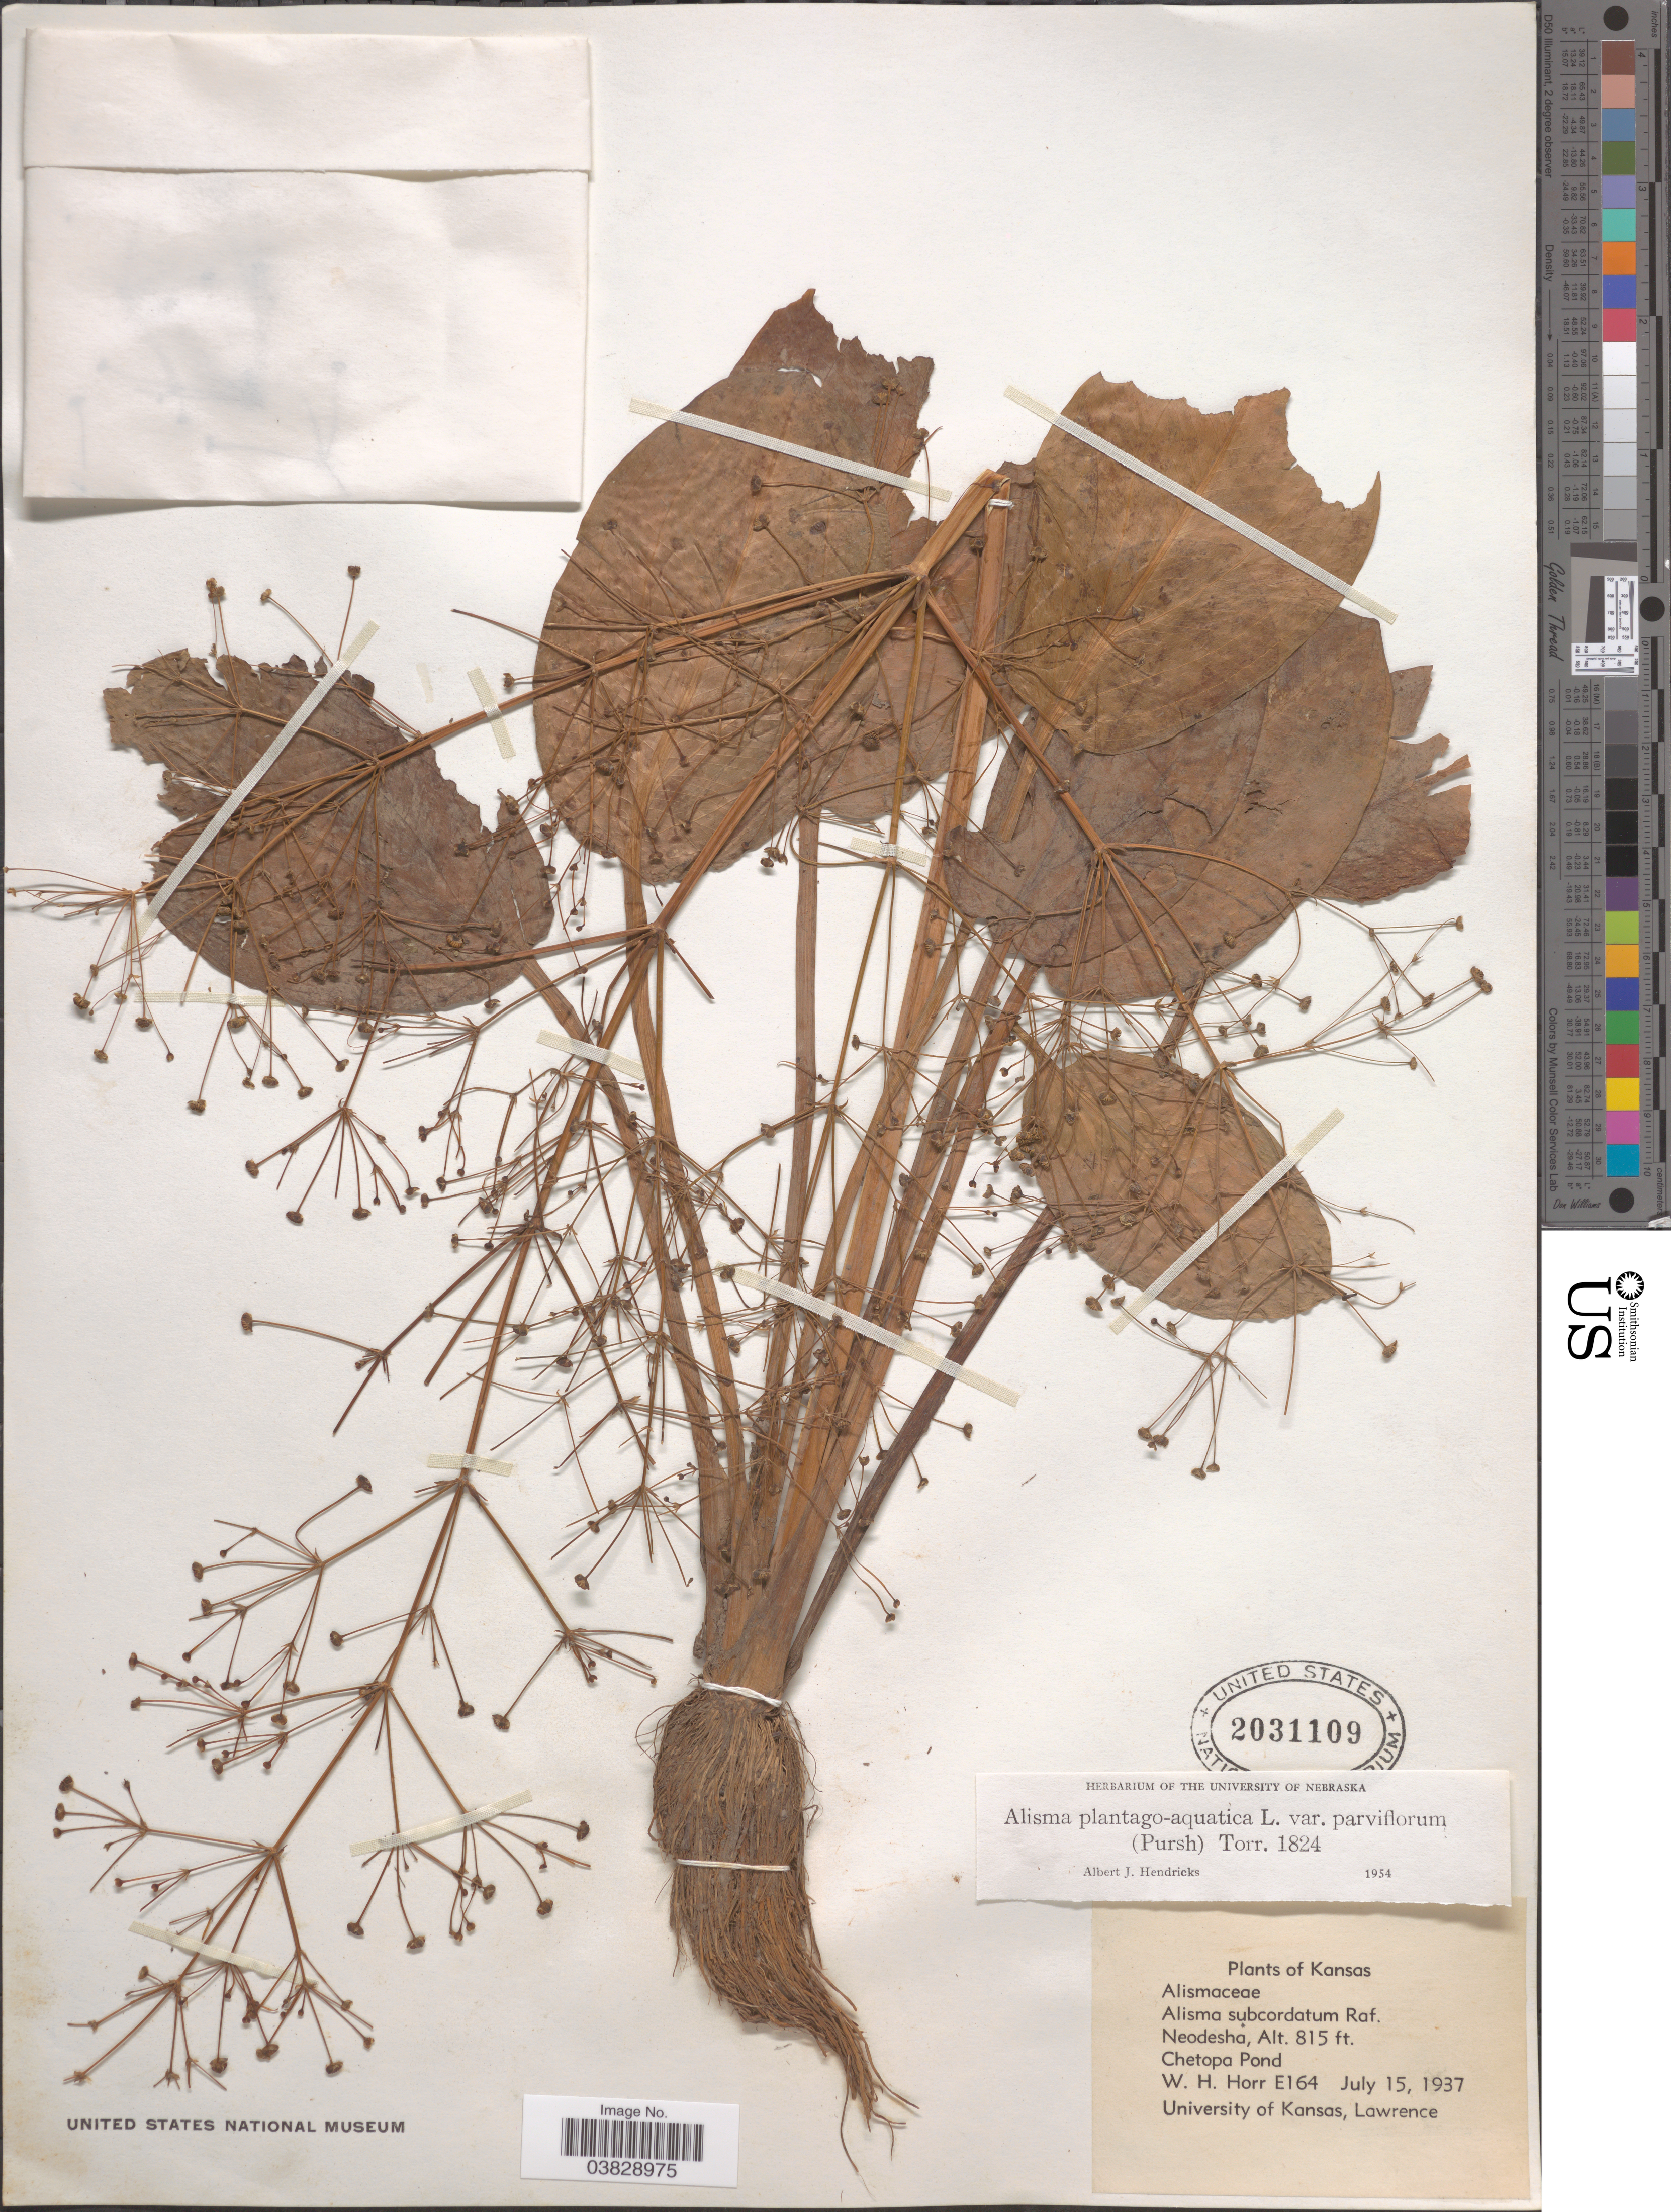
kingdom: Plantae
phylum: Tracheophyta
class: Liliopsida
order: Alismatales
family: Alismataceae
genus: Alisma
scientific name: Alisma plantago-aquatica var. parviflorum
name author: (Pursh) Torr.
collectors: W. H. Horr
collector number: E164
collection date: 1937-07-15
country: United States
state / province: Kansas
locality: Neodesha. Chetopa Pond.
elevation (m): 248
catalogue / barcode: US 2031109